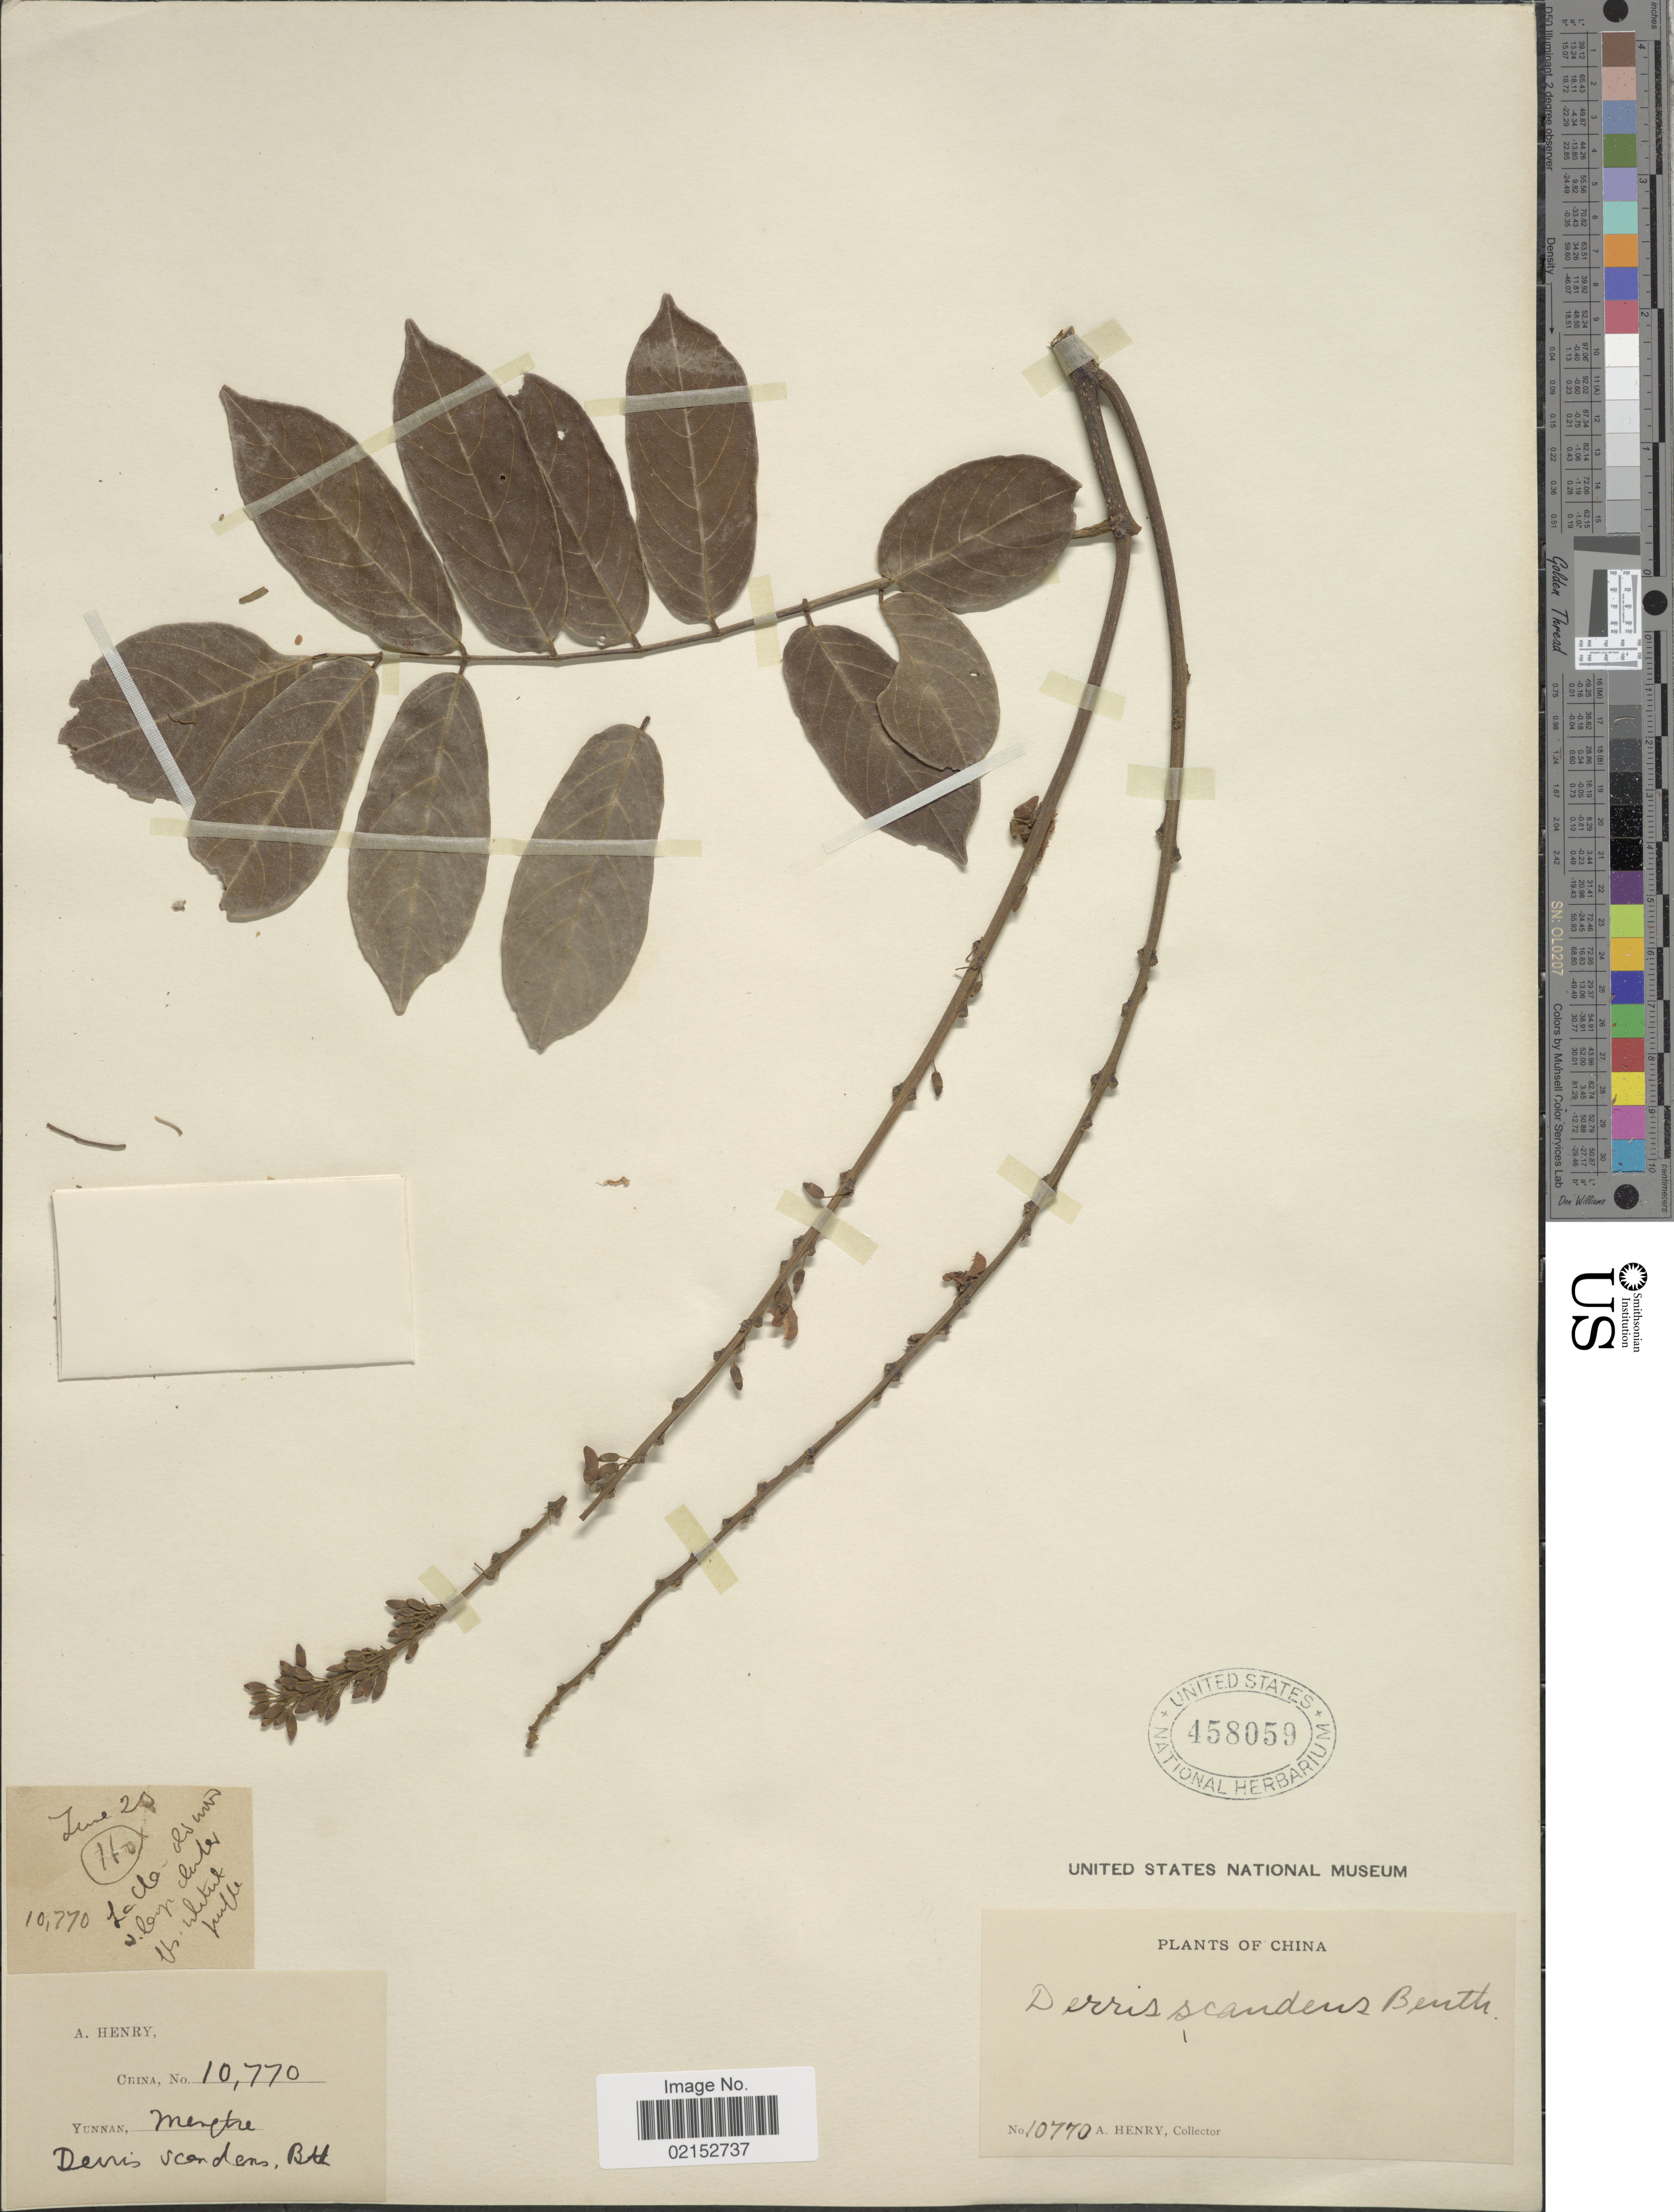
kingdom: Plantae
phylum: Tracheophyta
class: Magnoliopsida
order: Fabales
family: Fabaceae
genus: Brachypterum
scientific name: Brachypterum scandens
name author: (Roxb.) Miq.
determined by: Strong, Mark T., (BOT), Smithsonian Institution - National Museum of Natural History (UNITED STATES)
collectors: A. Henry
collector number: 10770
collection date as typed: Transcribed d/m/y: /6/20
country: China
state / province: Yunnan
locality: Mengtze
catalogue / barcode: US 458059